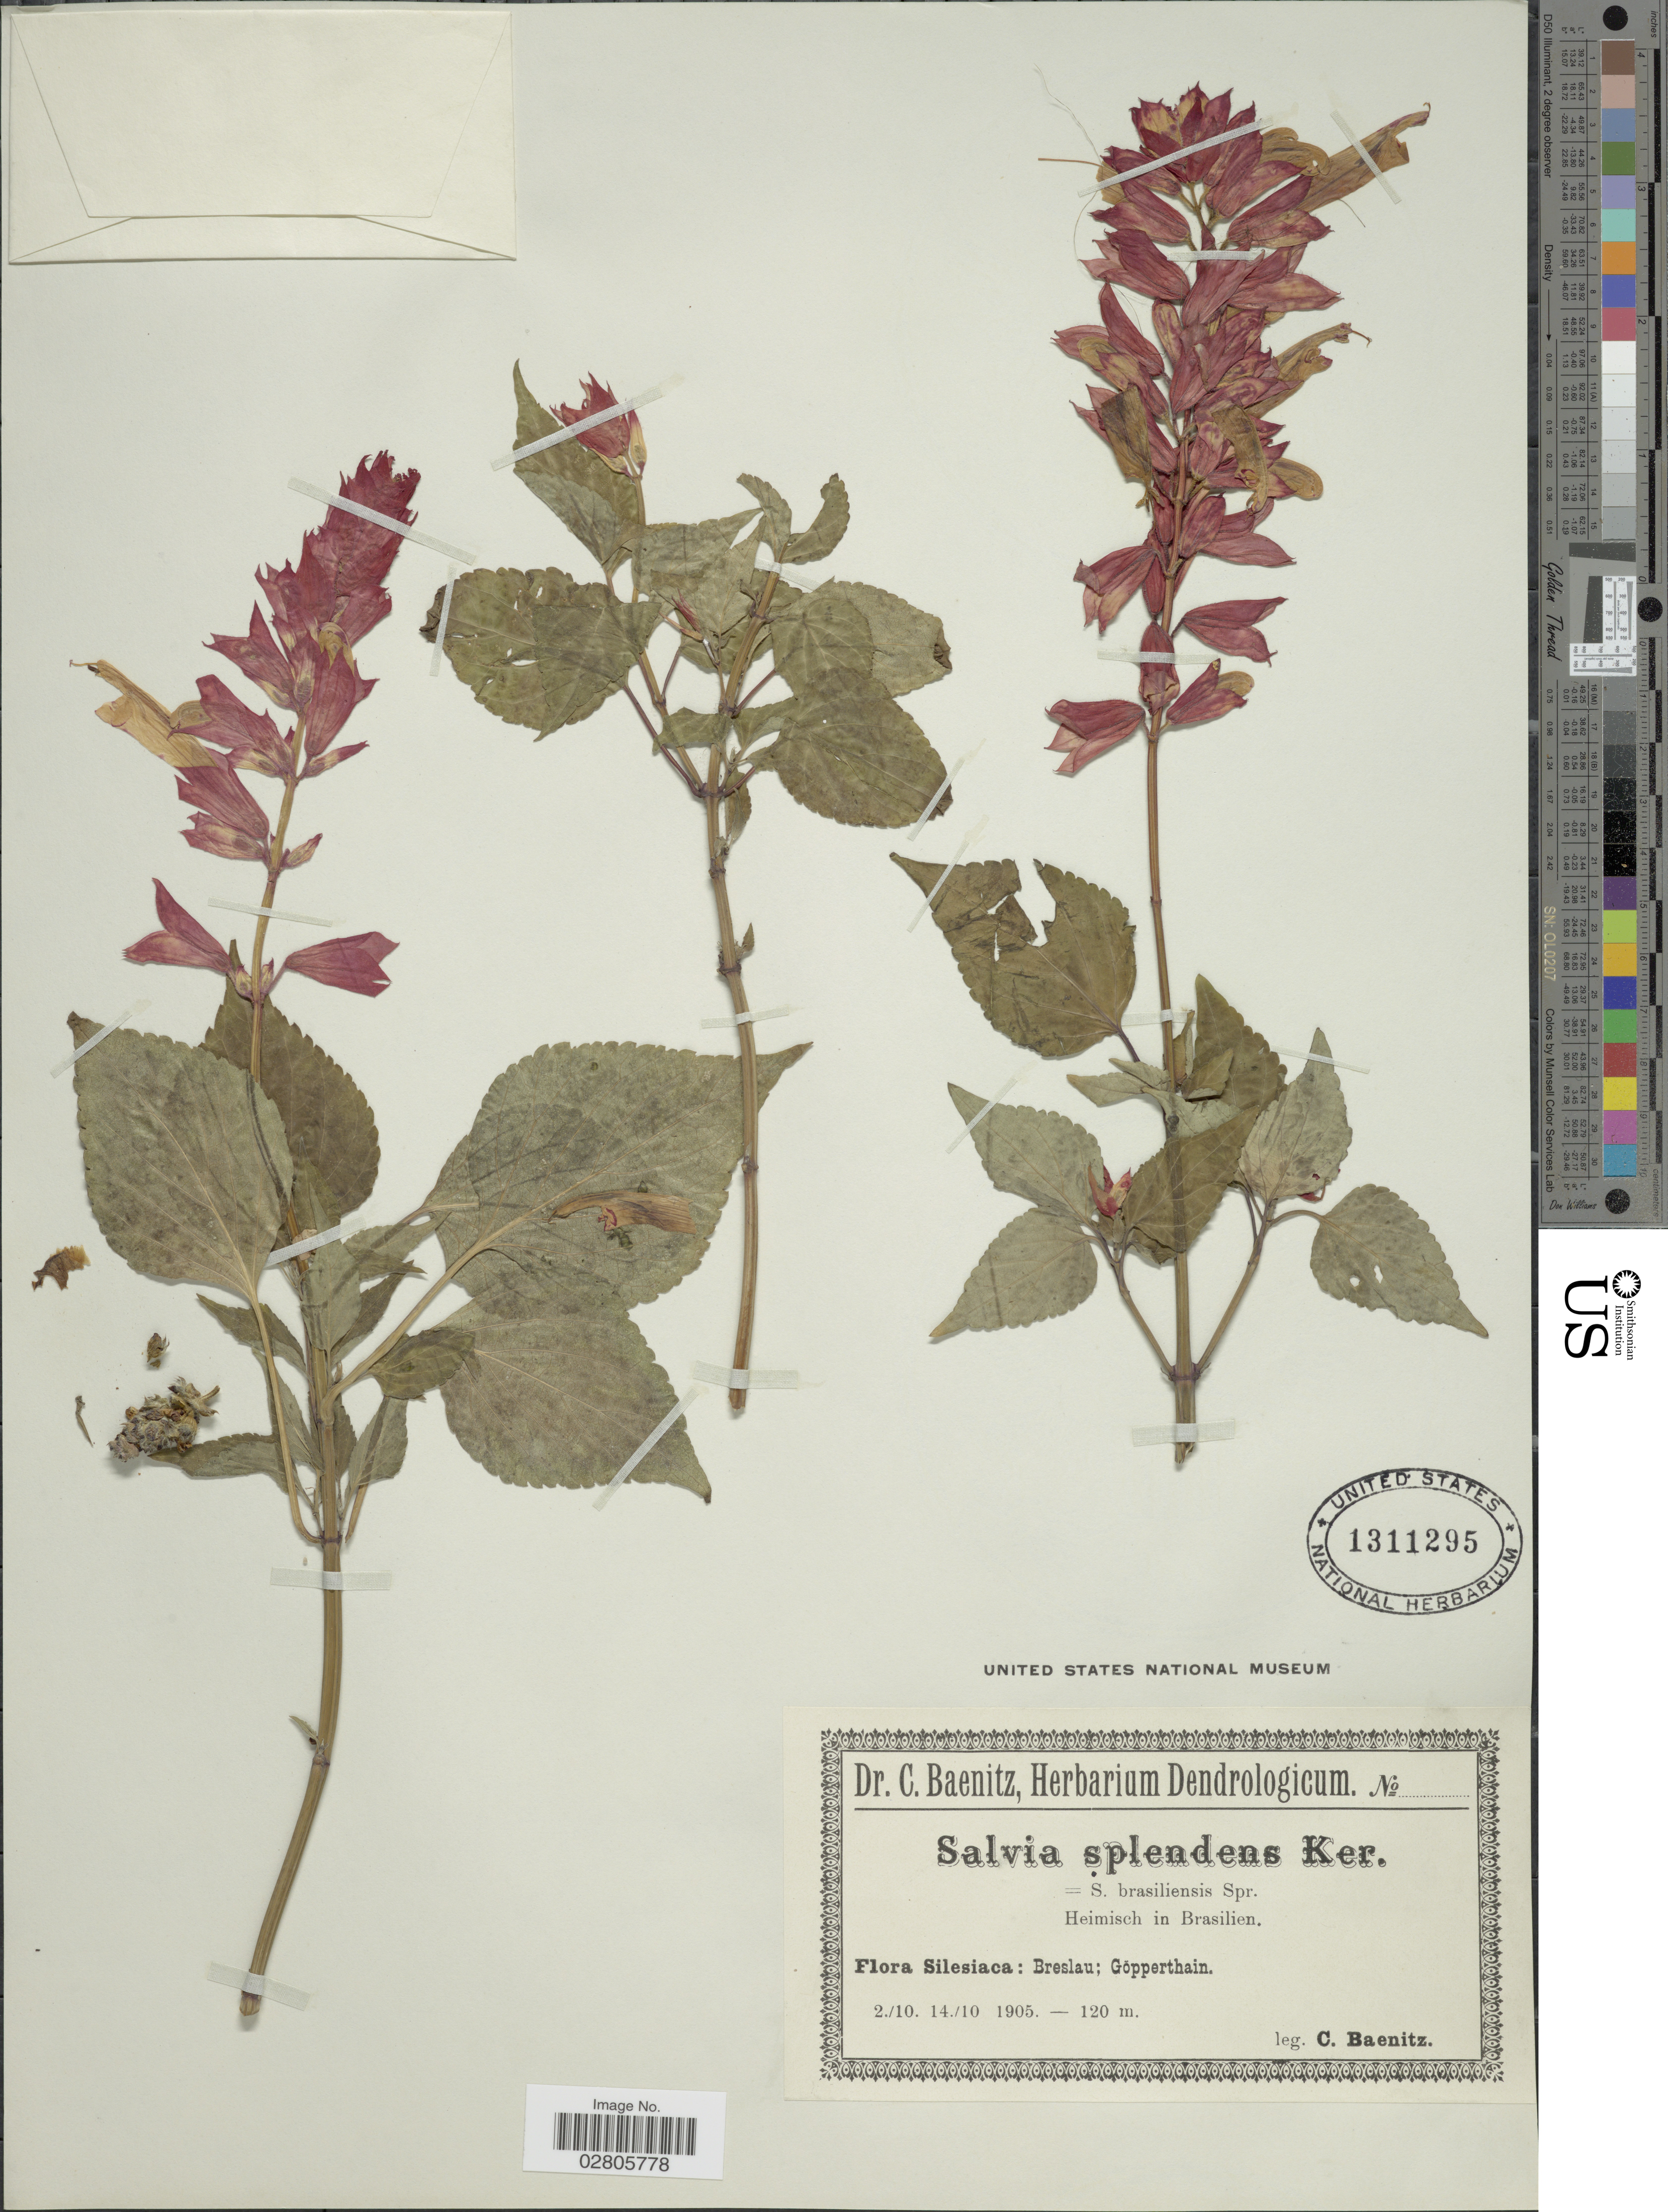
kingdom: Plantae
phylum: Tracheophyta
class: Magnoliopsida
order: Lamiales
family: Lamiaceae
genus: Salvia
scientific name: Salvia splendens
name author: Sellow ex Nees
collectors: C. G. Baenitz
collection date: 1905-10-02/1905-10-14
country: Poland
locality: Silesiaca: Breslau; Göpperthain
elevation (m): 120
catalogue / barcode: US 1311295